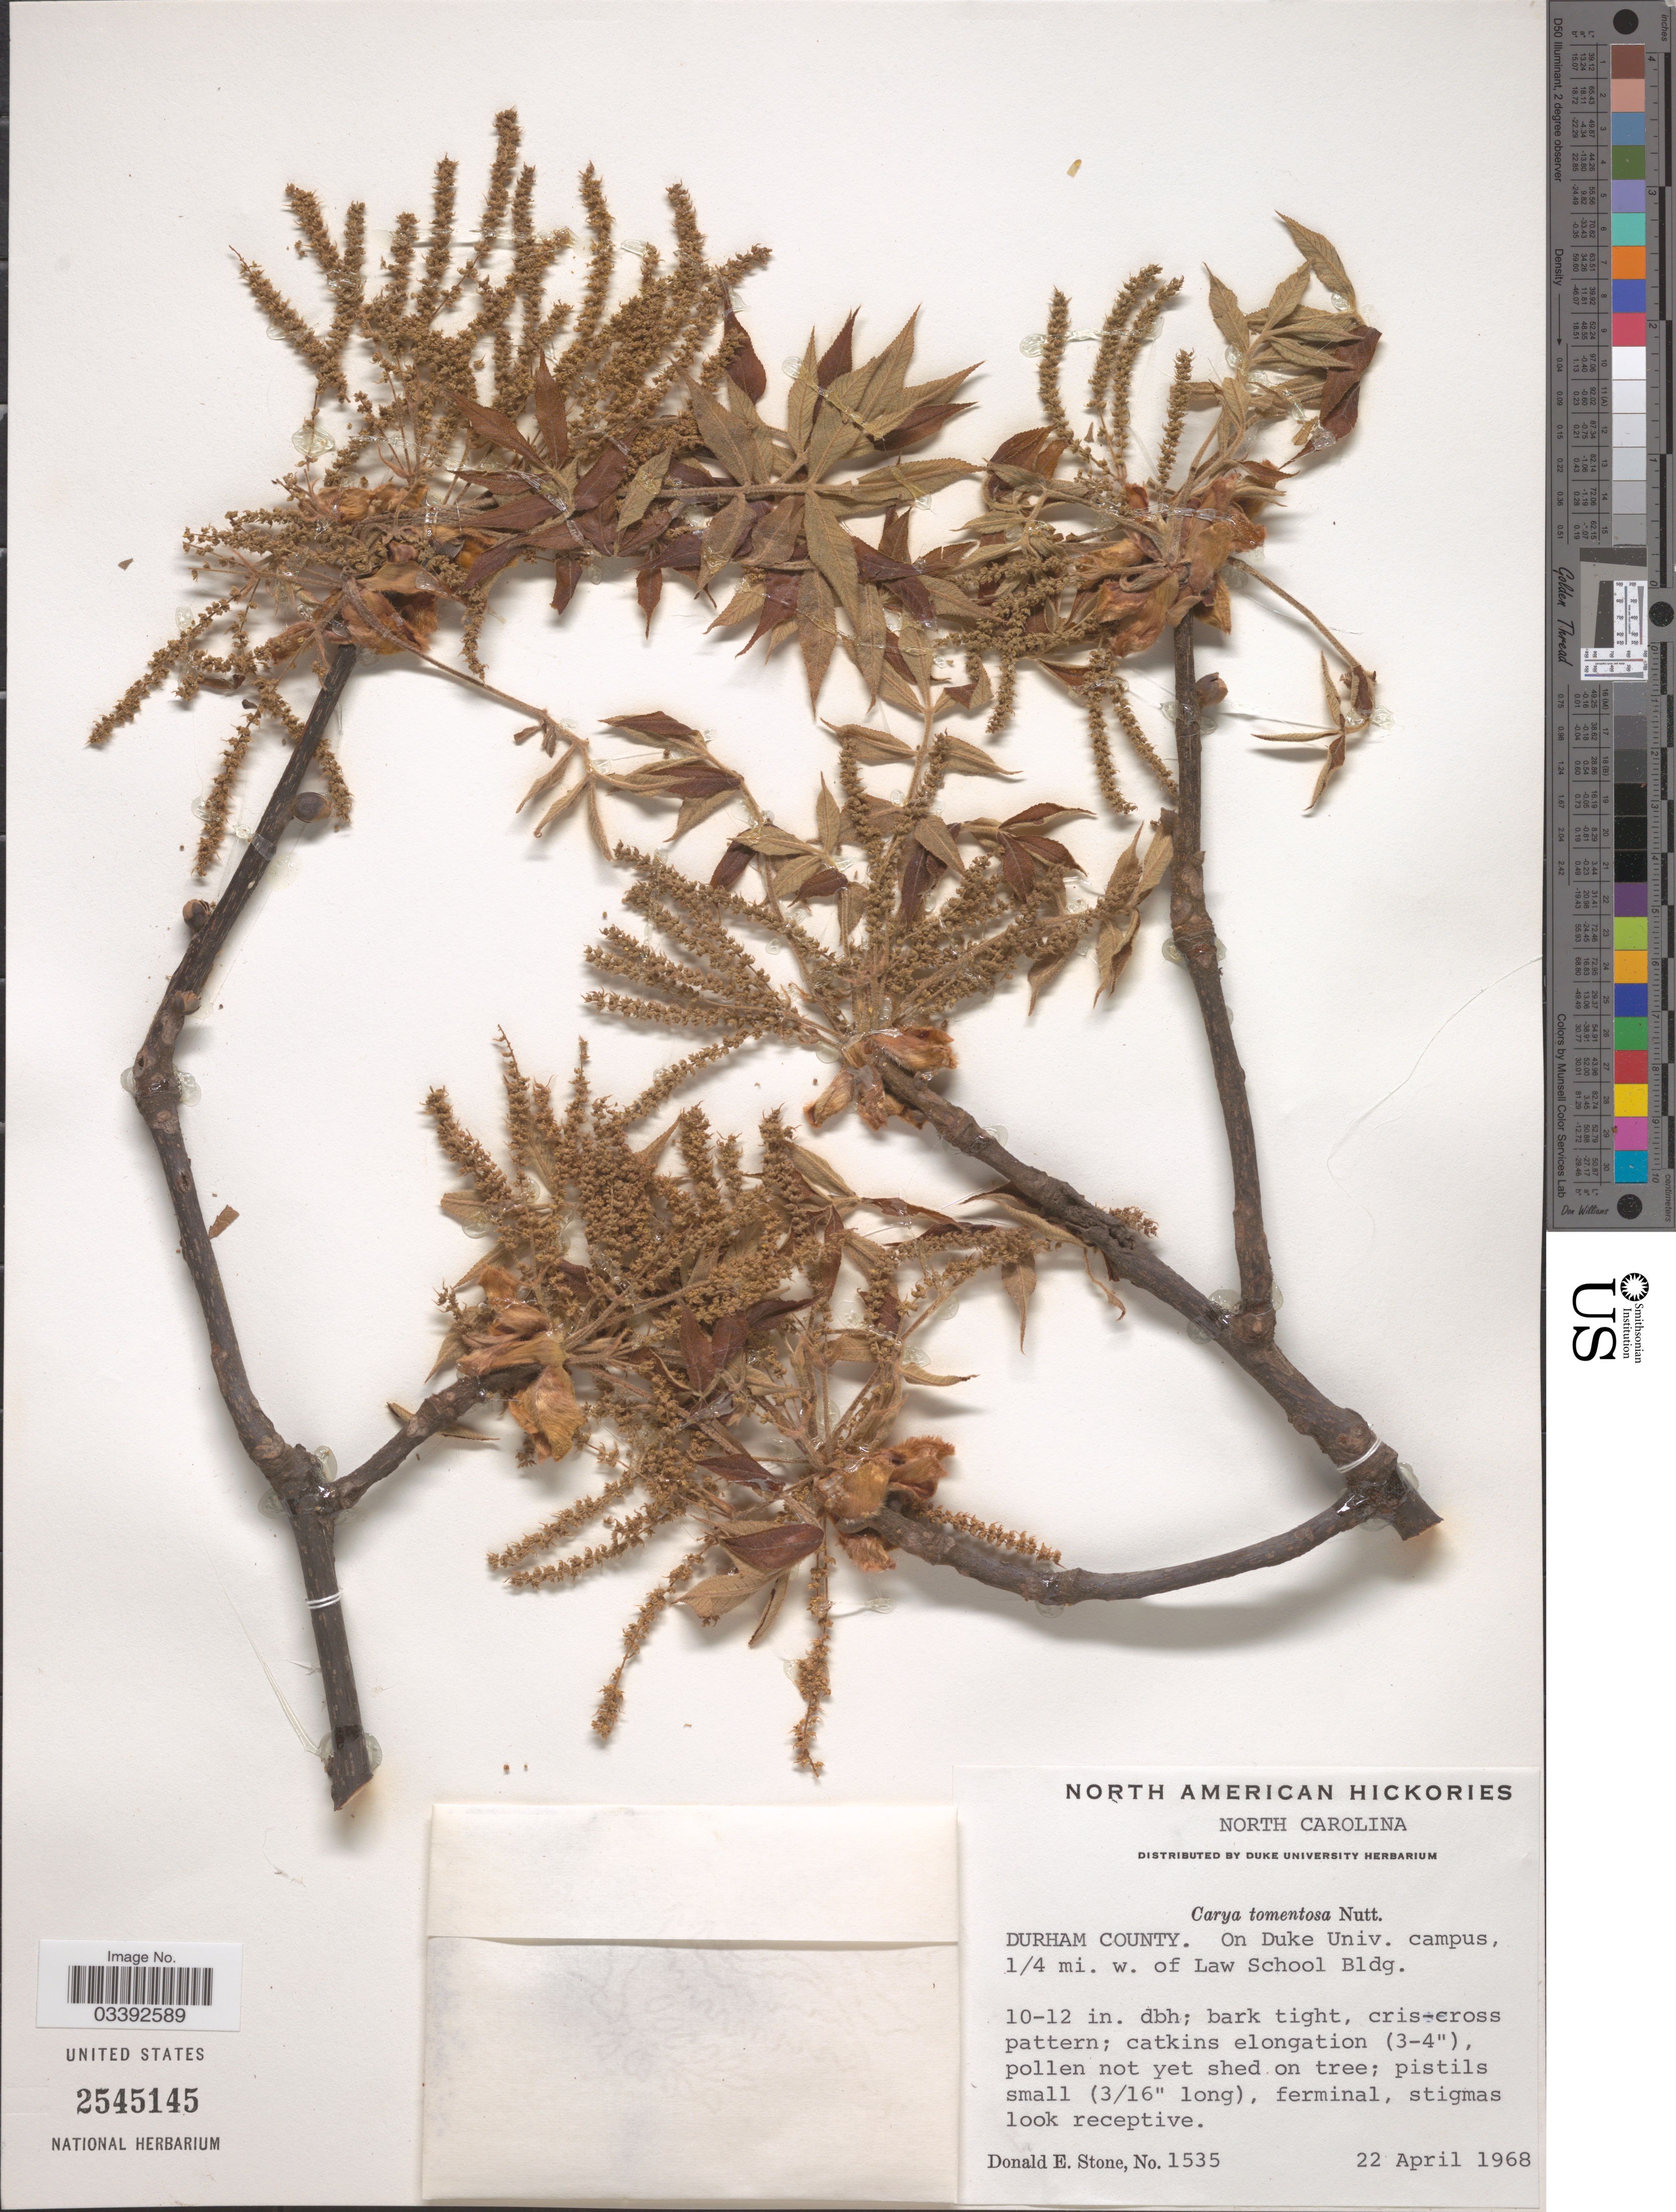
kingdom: Plantae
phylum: Tracheophyta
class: Magnoliopsida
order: Fagales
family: Juglandaceae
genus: Carya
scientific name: Carya tomentosa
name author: (Lam.) Nutt.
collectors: D. E. Stone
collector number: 1535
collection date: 1968-04-22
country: United States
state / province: North Carolina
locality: Durham County. On Duke Univ. campus, 1/4 mi. w. of Law School Bldg.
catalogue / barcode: US 2545145